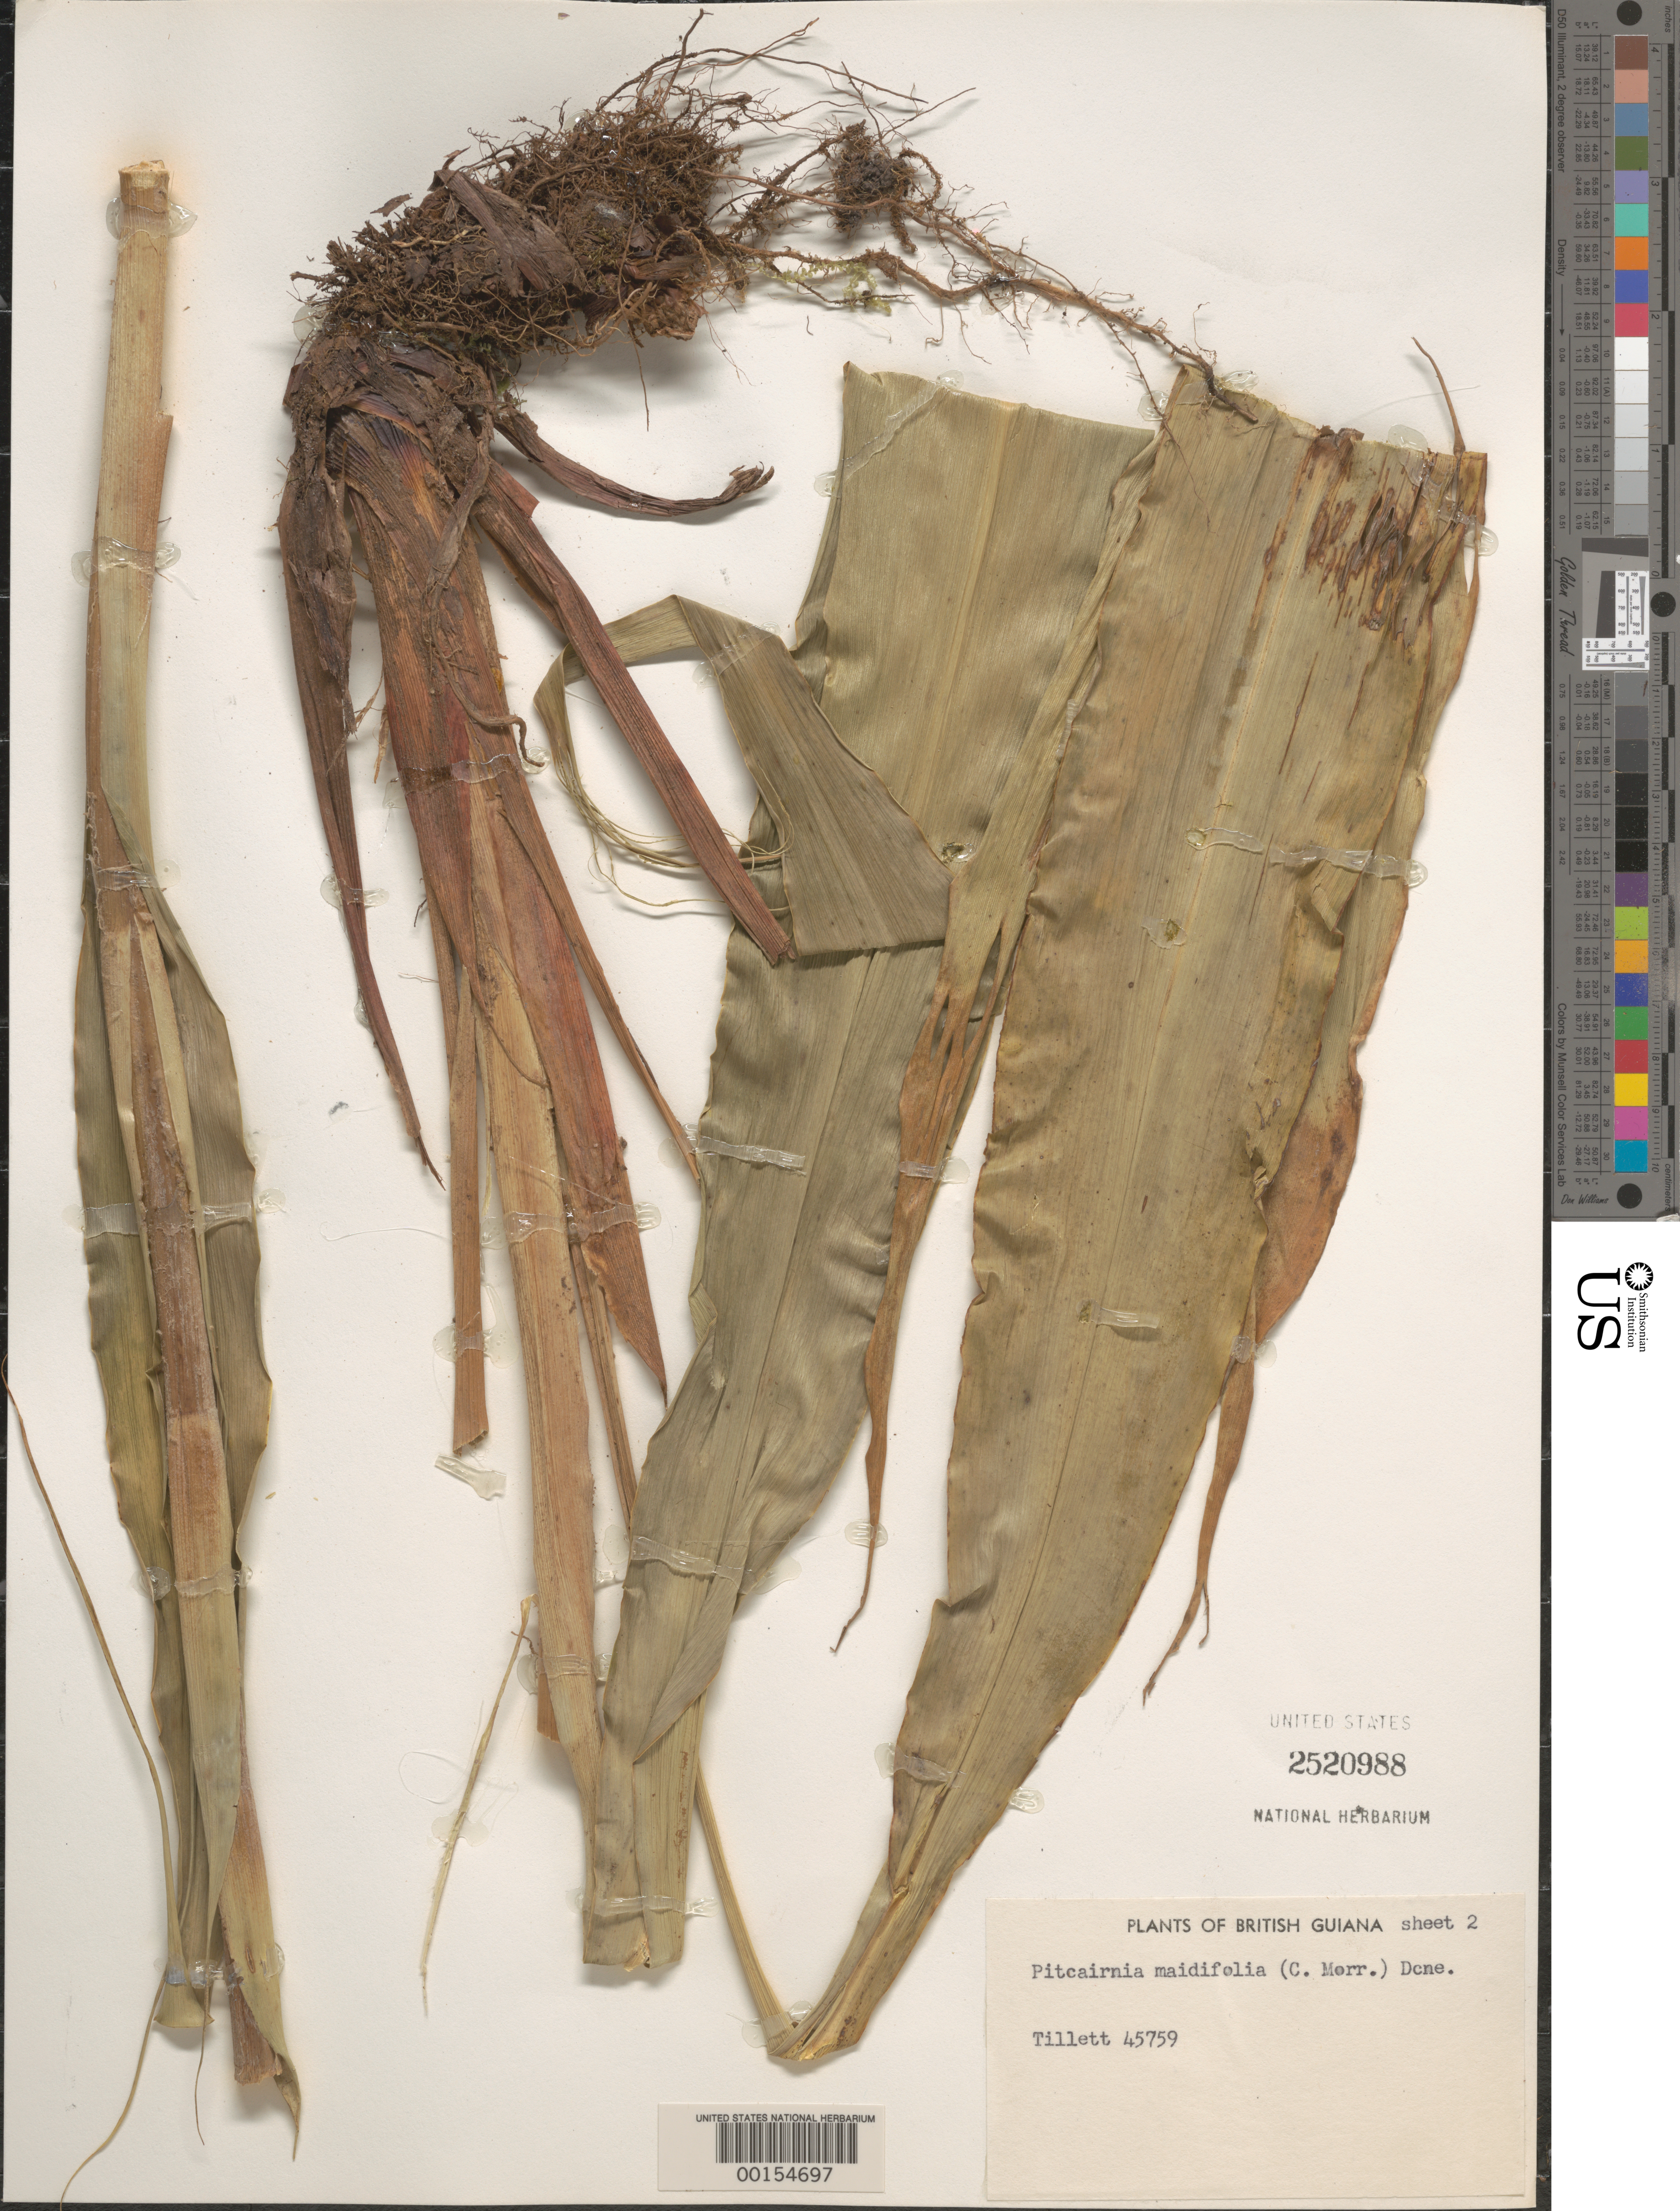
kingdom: Plantae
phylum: Tracheophyta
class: Liliopsida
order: Poales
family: Bromeliaceae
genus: Pitcairnia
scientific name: Pitcairnia maidifolia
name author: (C. Morren) Decne. ex Planch.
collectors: -. Tillett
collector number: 45759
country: Guyana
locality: British Guiana.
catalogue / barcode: US 2520988